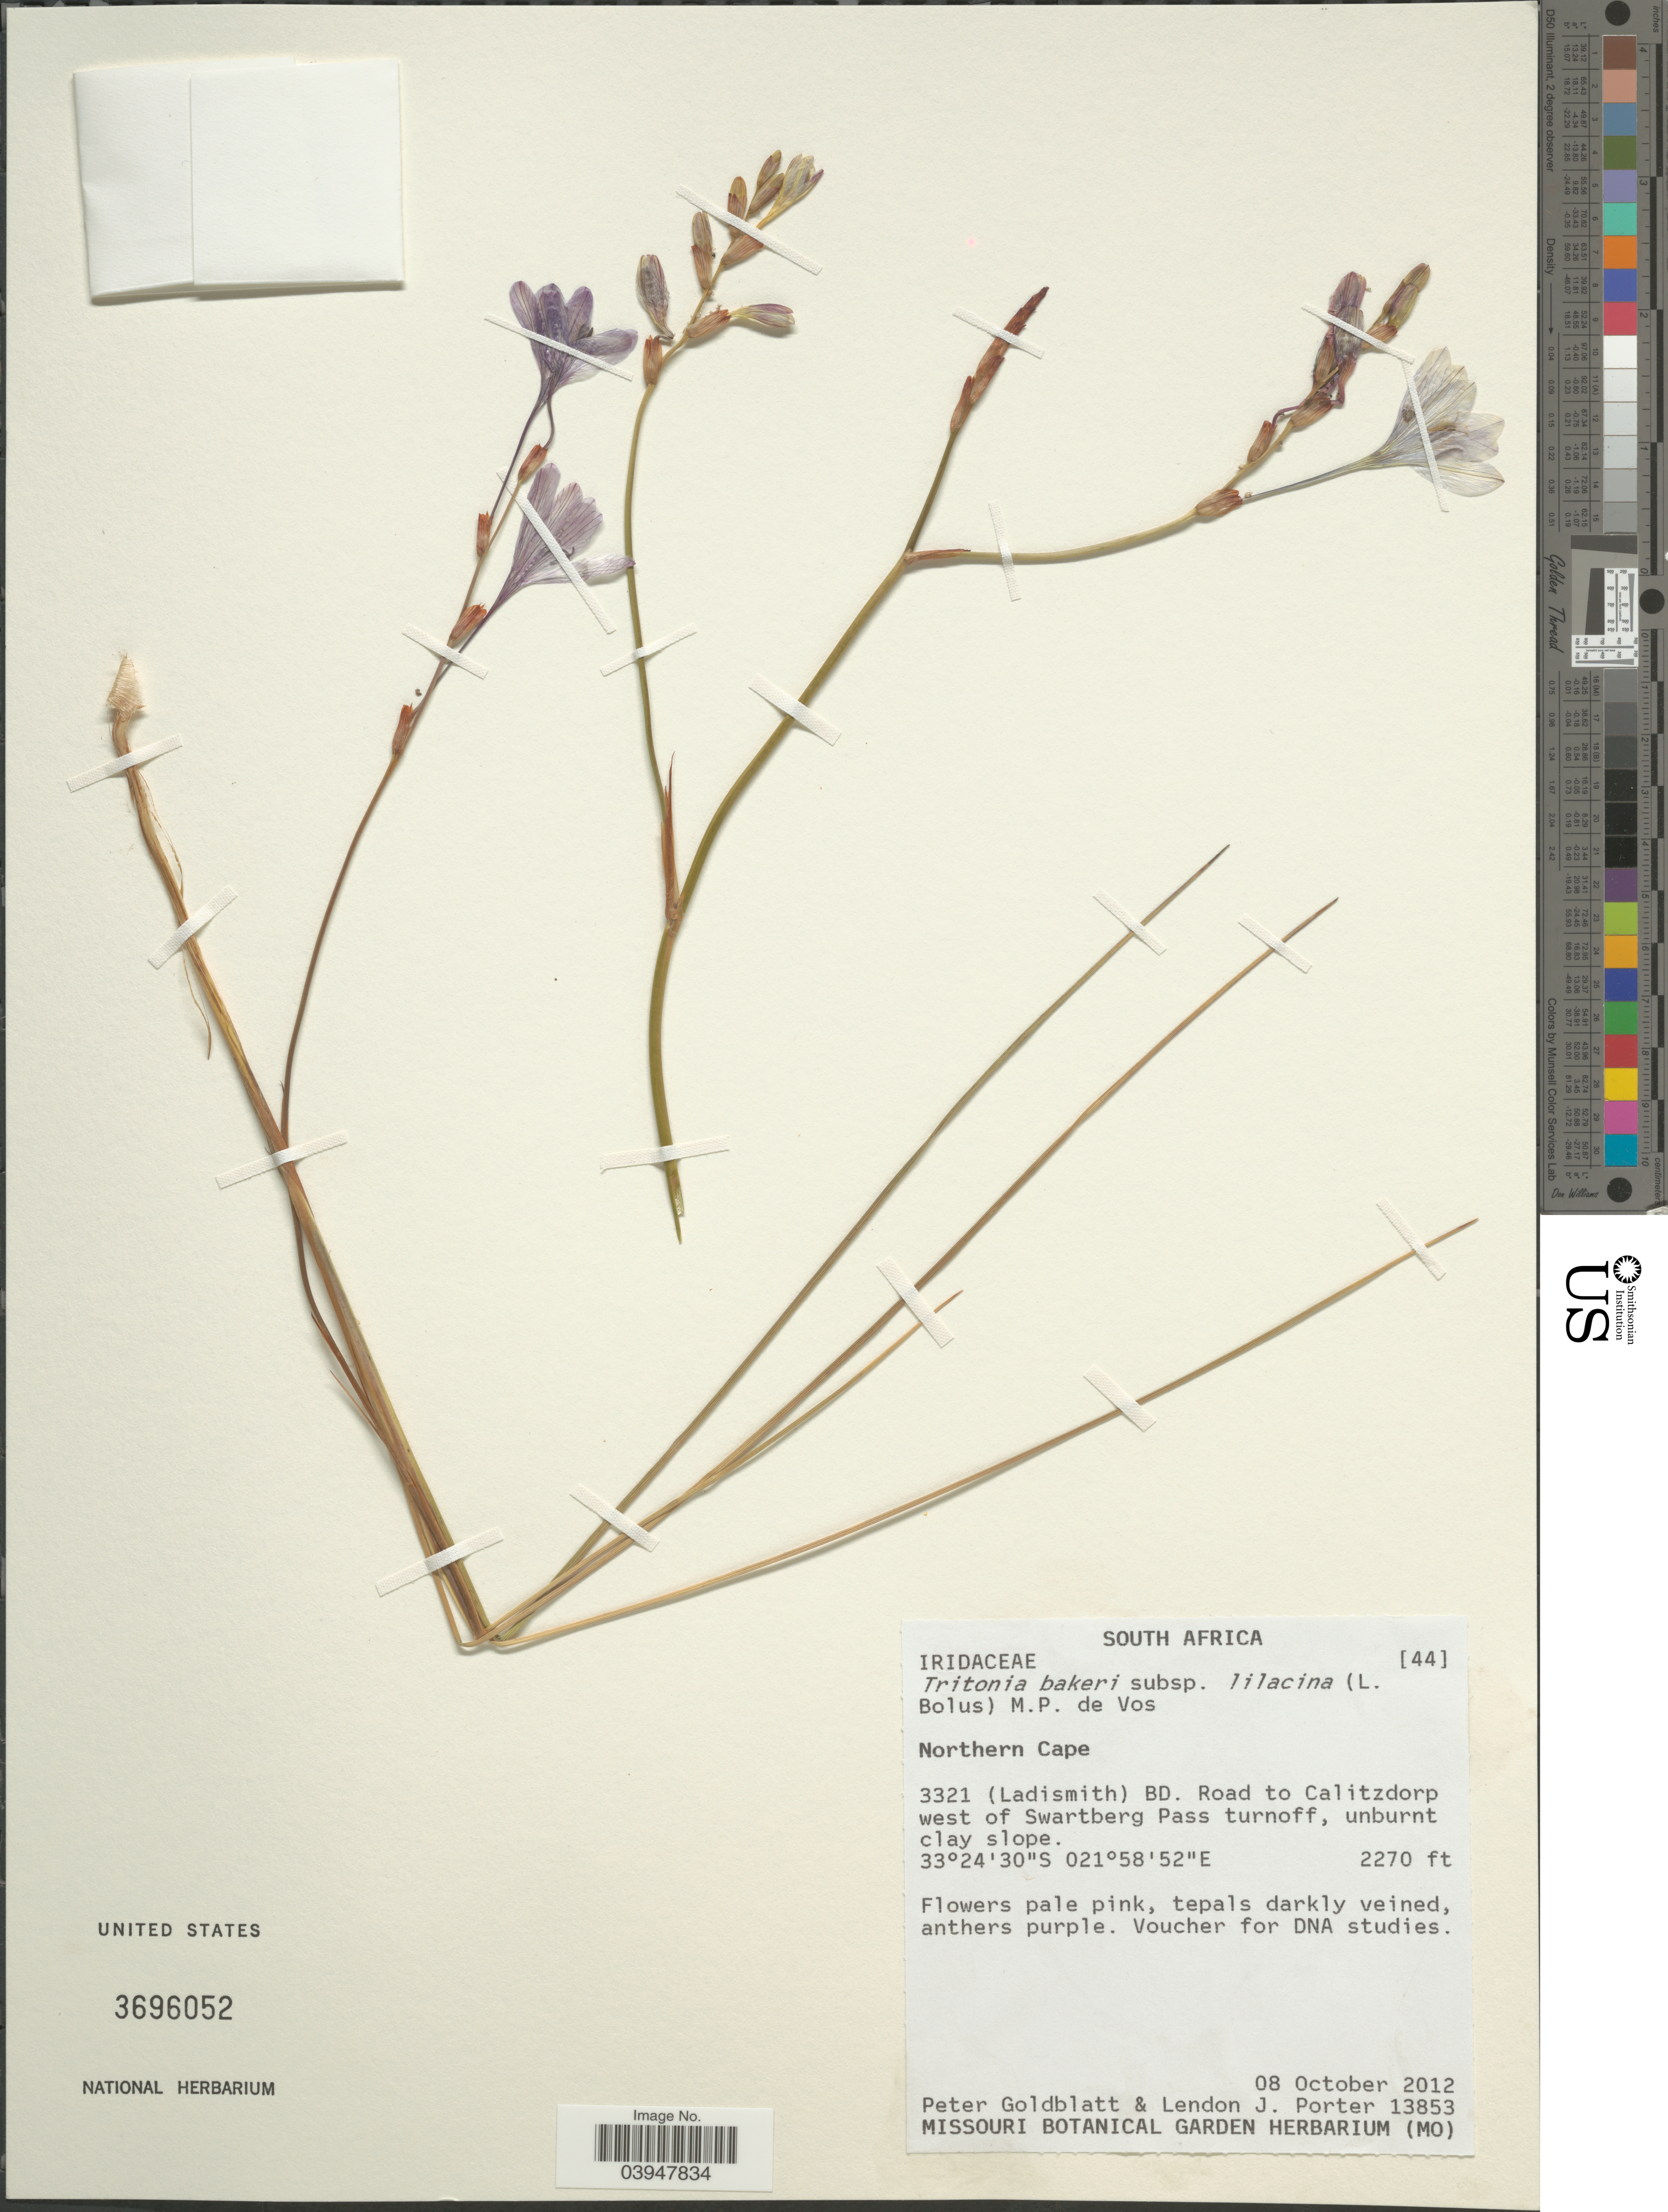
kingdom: Plantae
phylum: Tracheophyta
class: Liliopsida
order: Asparagales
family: Iridaceae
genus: Tritonia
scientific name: Tritonia bakeri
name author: Klatt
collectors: P. Goldblatt & L. Porter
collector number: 13853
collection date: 2012-10-08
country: South Africa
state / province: Northern Cape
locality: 3321 (Ladismith) BD. Road to Calitzdorp west of Swartberg Pass turnoff, unburnt clay slope.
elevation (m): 692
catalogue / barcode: US 3696052